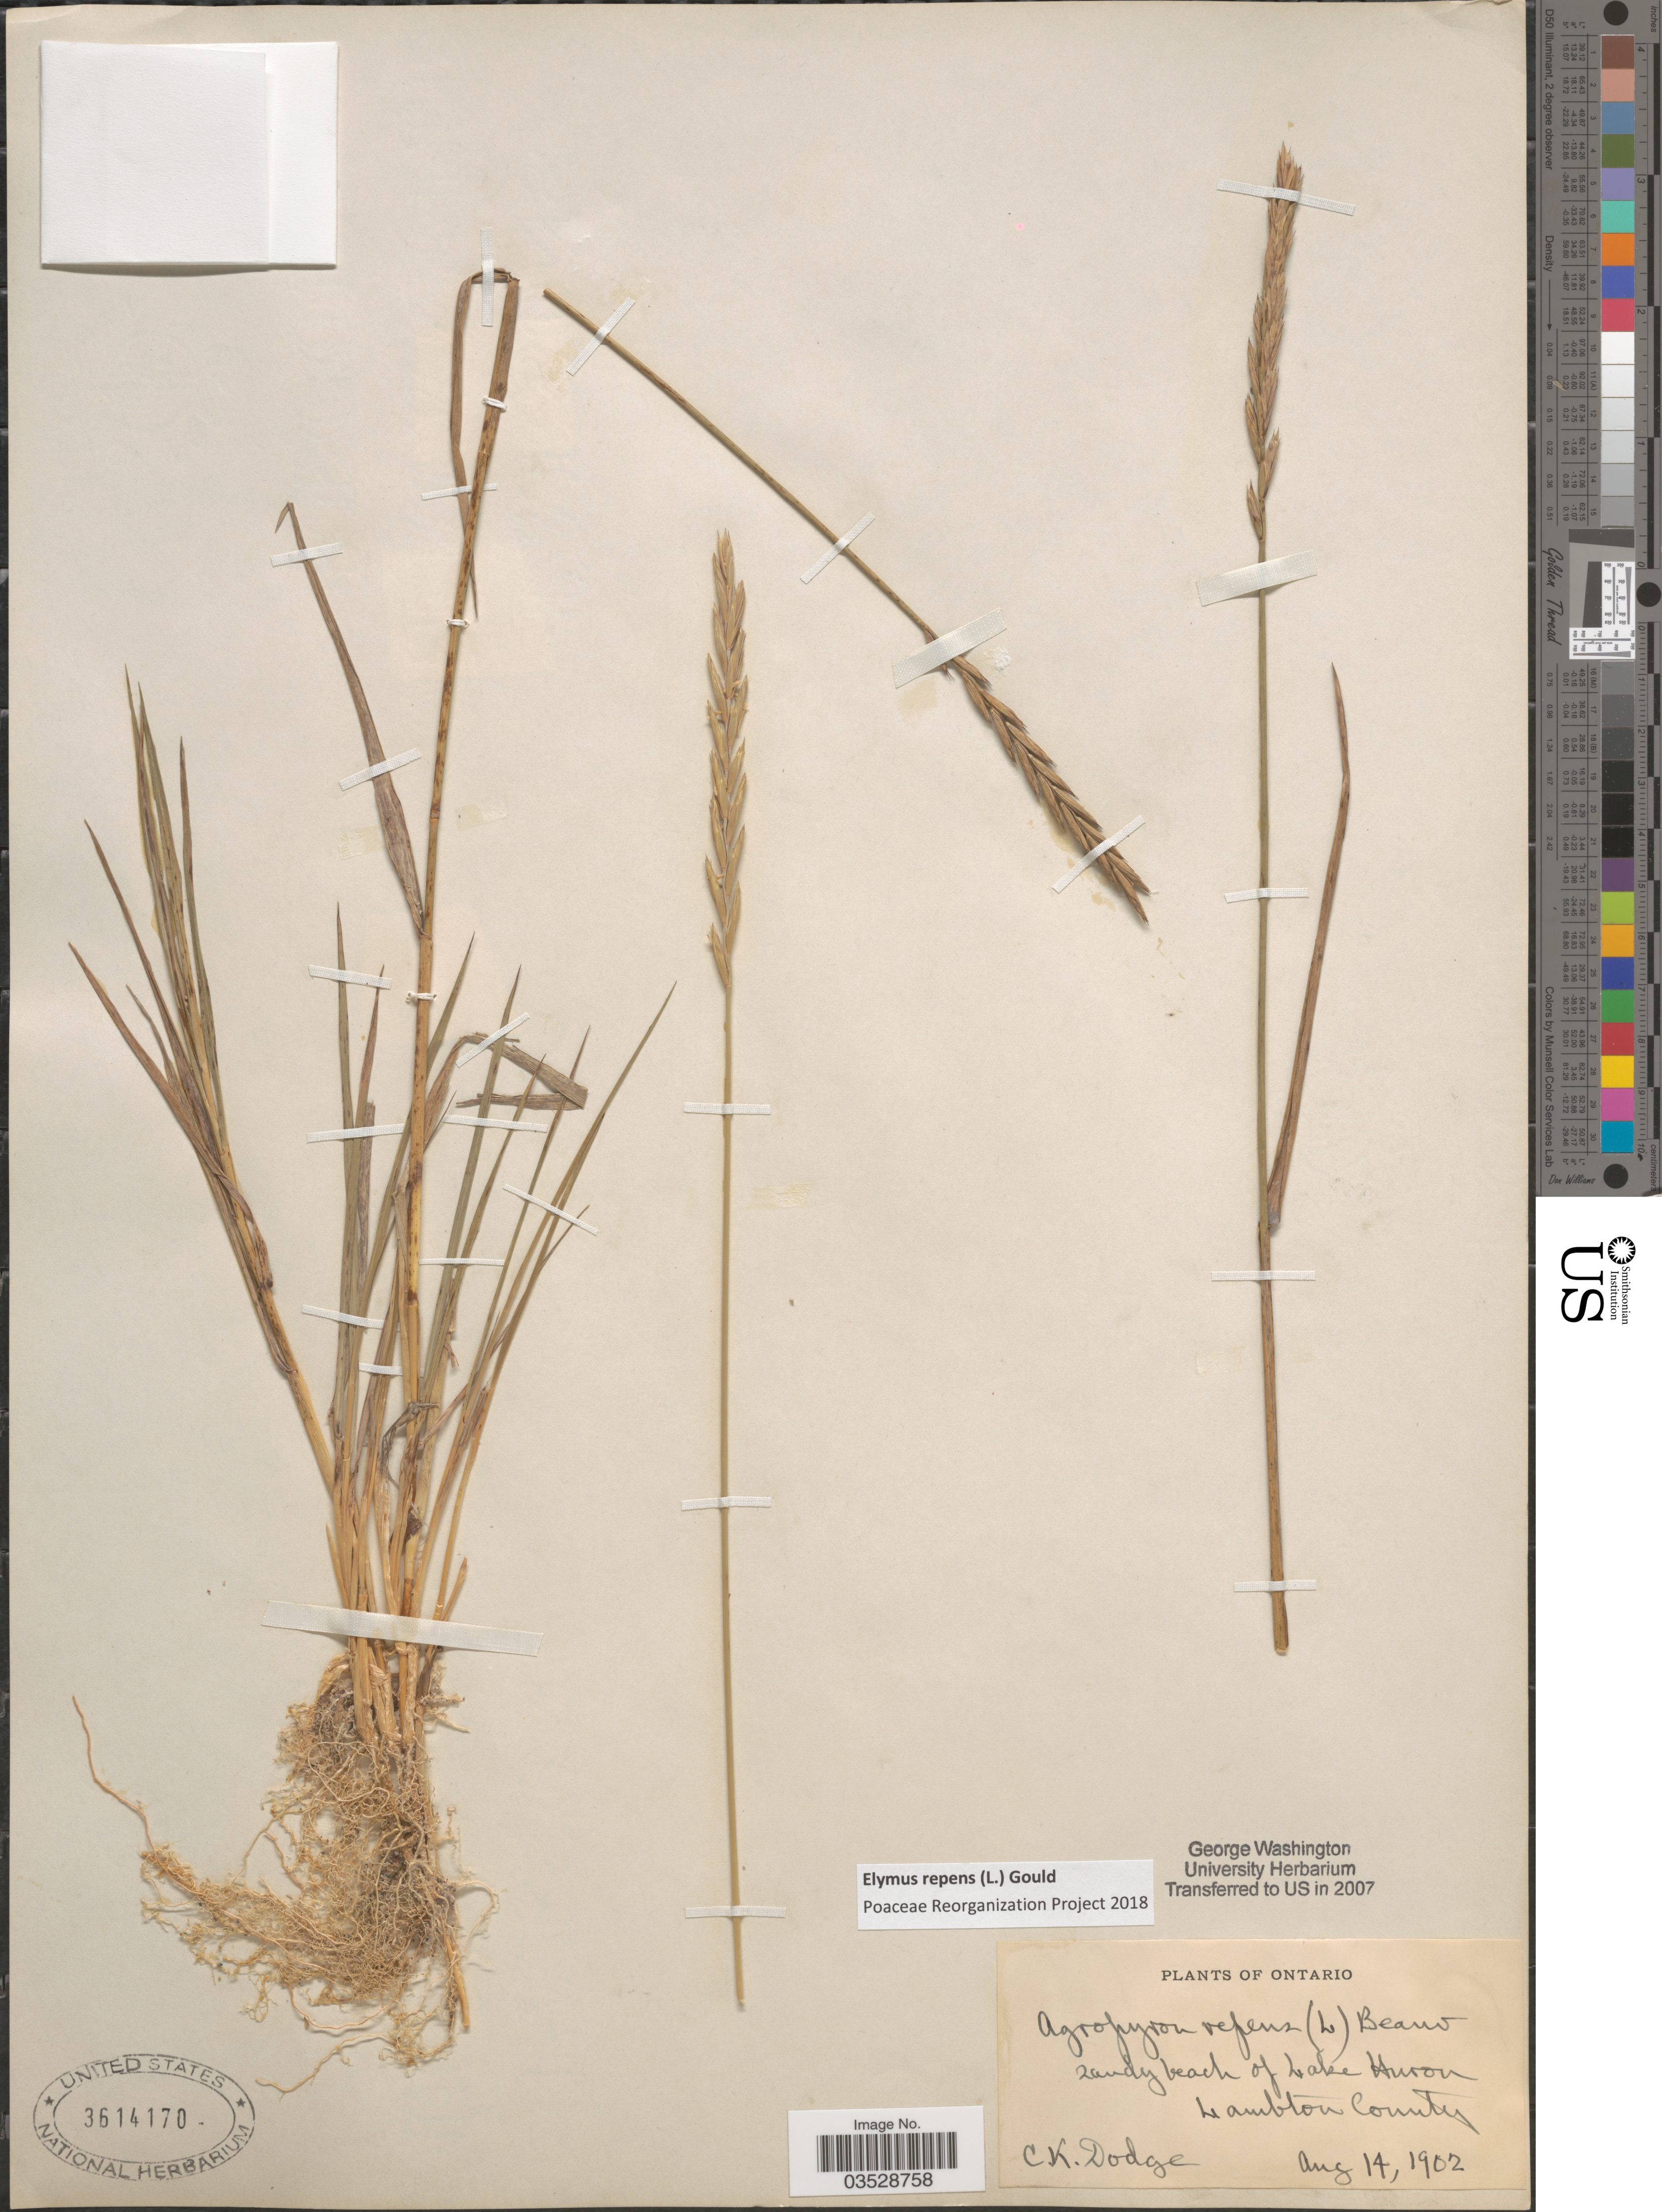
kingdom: Plantae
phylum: Tracheophyta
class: Liliopsida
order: Poales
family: Poaceae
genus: Elymus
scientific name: Elymus repens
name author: (L.) Gould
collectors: C. Dodge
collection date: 1902-08-14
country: Canada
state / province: Ontario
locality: Sandy beach of Lake Huron, Lambton County.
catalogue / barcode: US 3614170